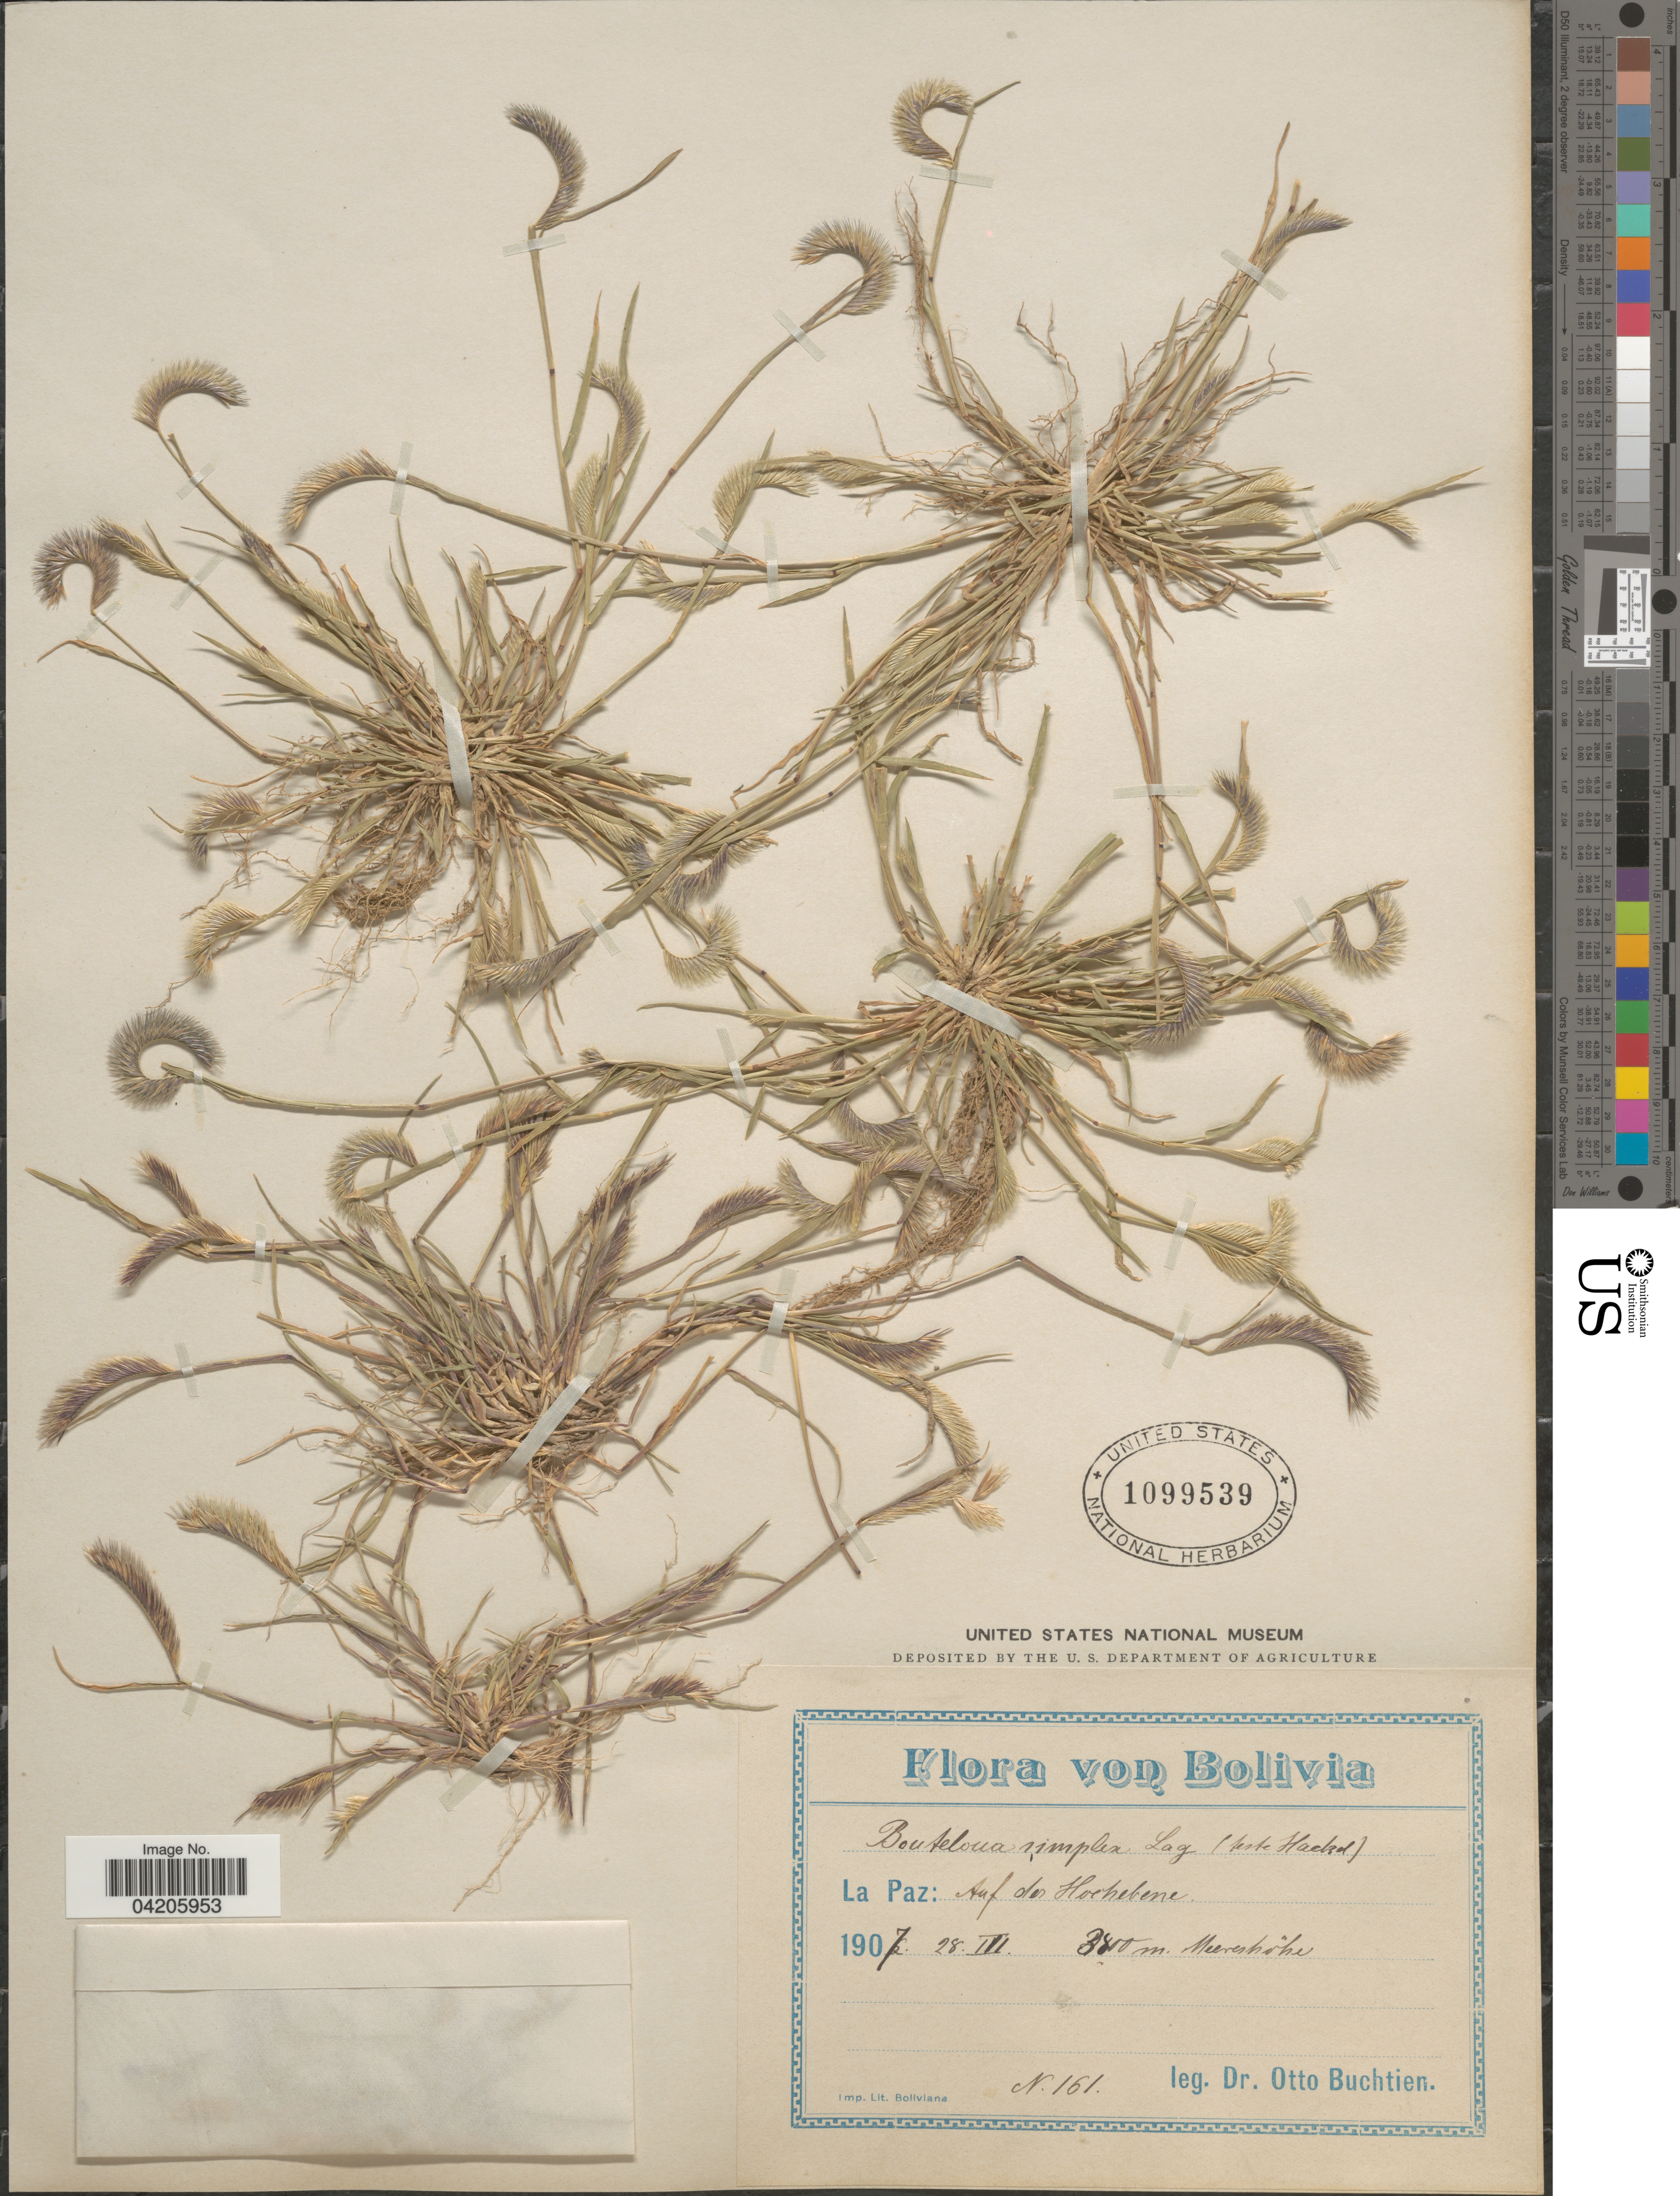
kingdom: Plantae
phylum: Tracheophyta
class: Liliopsida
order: Poales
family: Poaceae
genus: Bouteloua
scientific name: Bouteloua simplex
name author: Lag.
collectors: O. Buchtien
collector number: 161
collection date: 1907-03-28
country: Bolivia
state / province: La Paz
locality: Auf des Hochebene.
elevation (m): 3800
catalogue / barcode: US 1099539